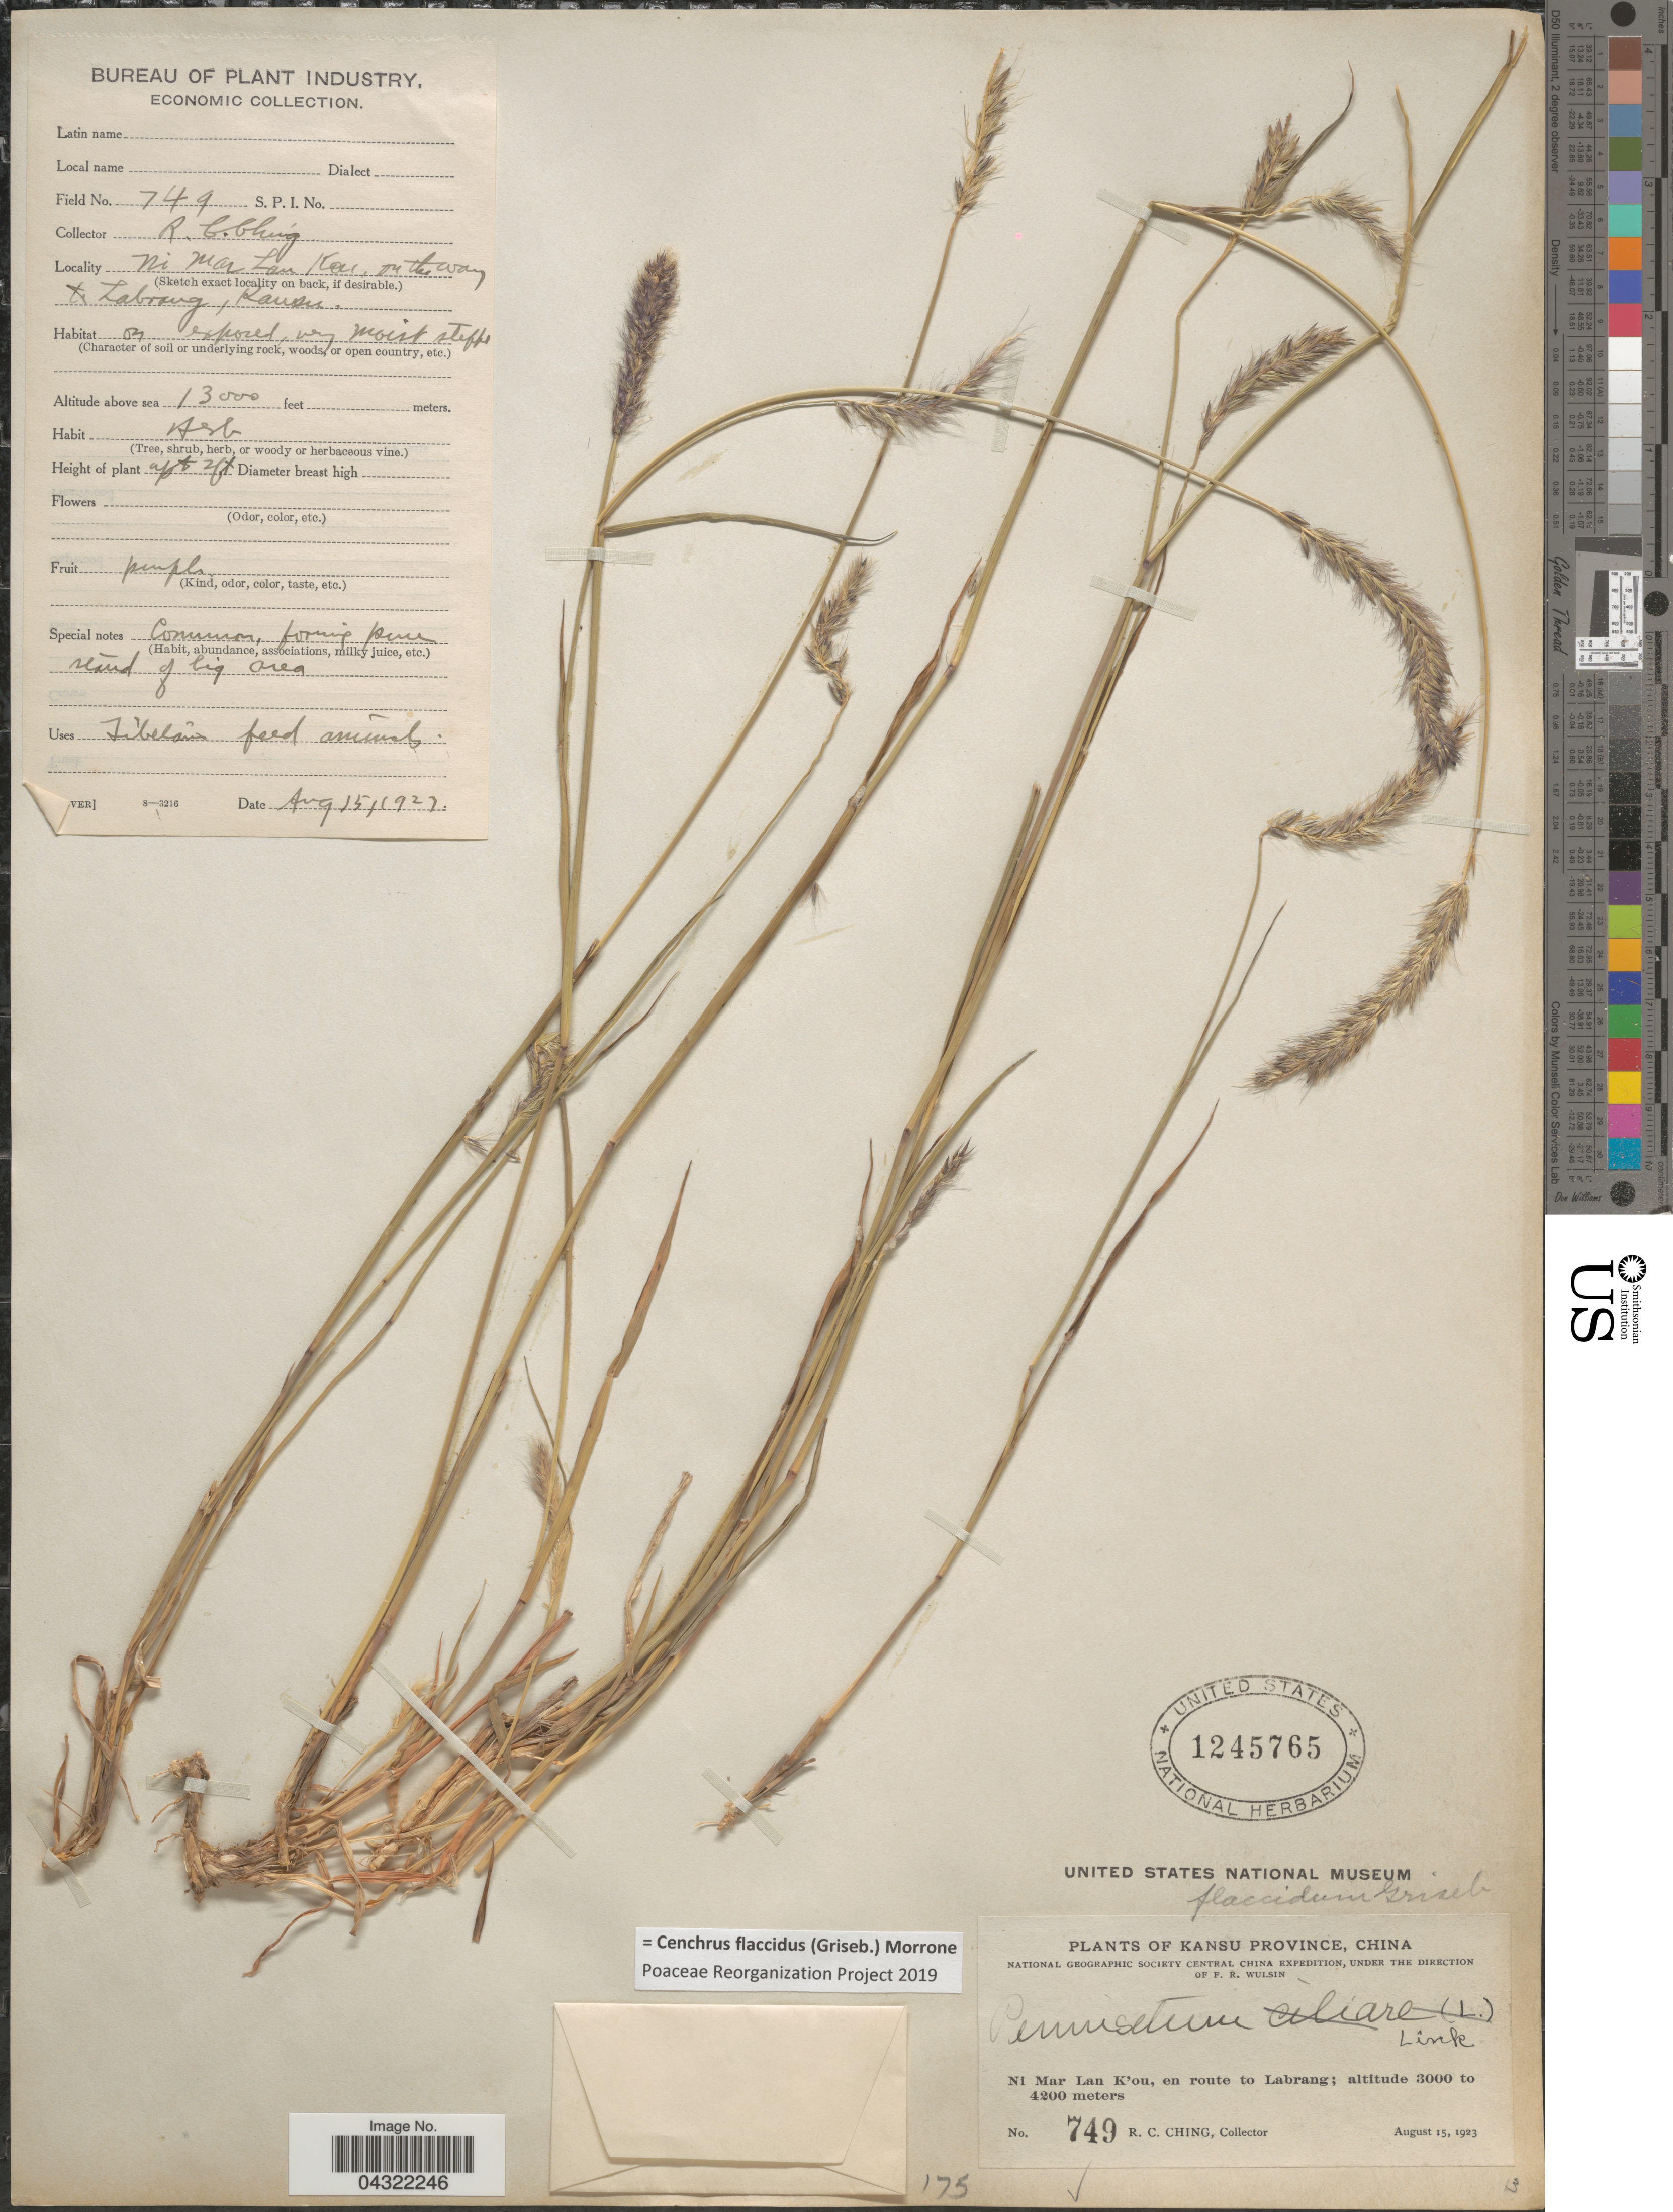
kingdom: Plantae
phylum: Tracheophyta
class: Liliopsida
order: Poales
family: Poaceae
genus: Cenchrus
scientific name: Cenchrus flaccidus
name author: (Griseb.) Morrone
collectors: R. C. Ching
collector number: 749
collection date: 1923-08-15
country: China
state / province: Gansu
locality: Kansu Province. National Geographic Society Central China Expedition. Ni Mar Lan K'ou, en route to Labrang.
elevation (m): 3000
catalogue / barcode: US 1245765